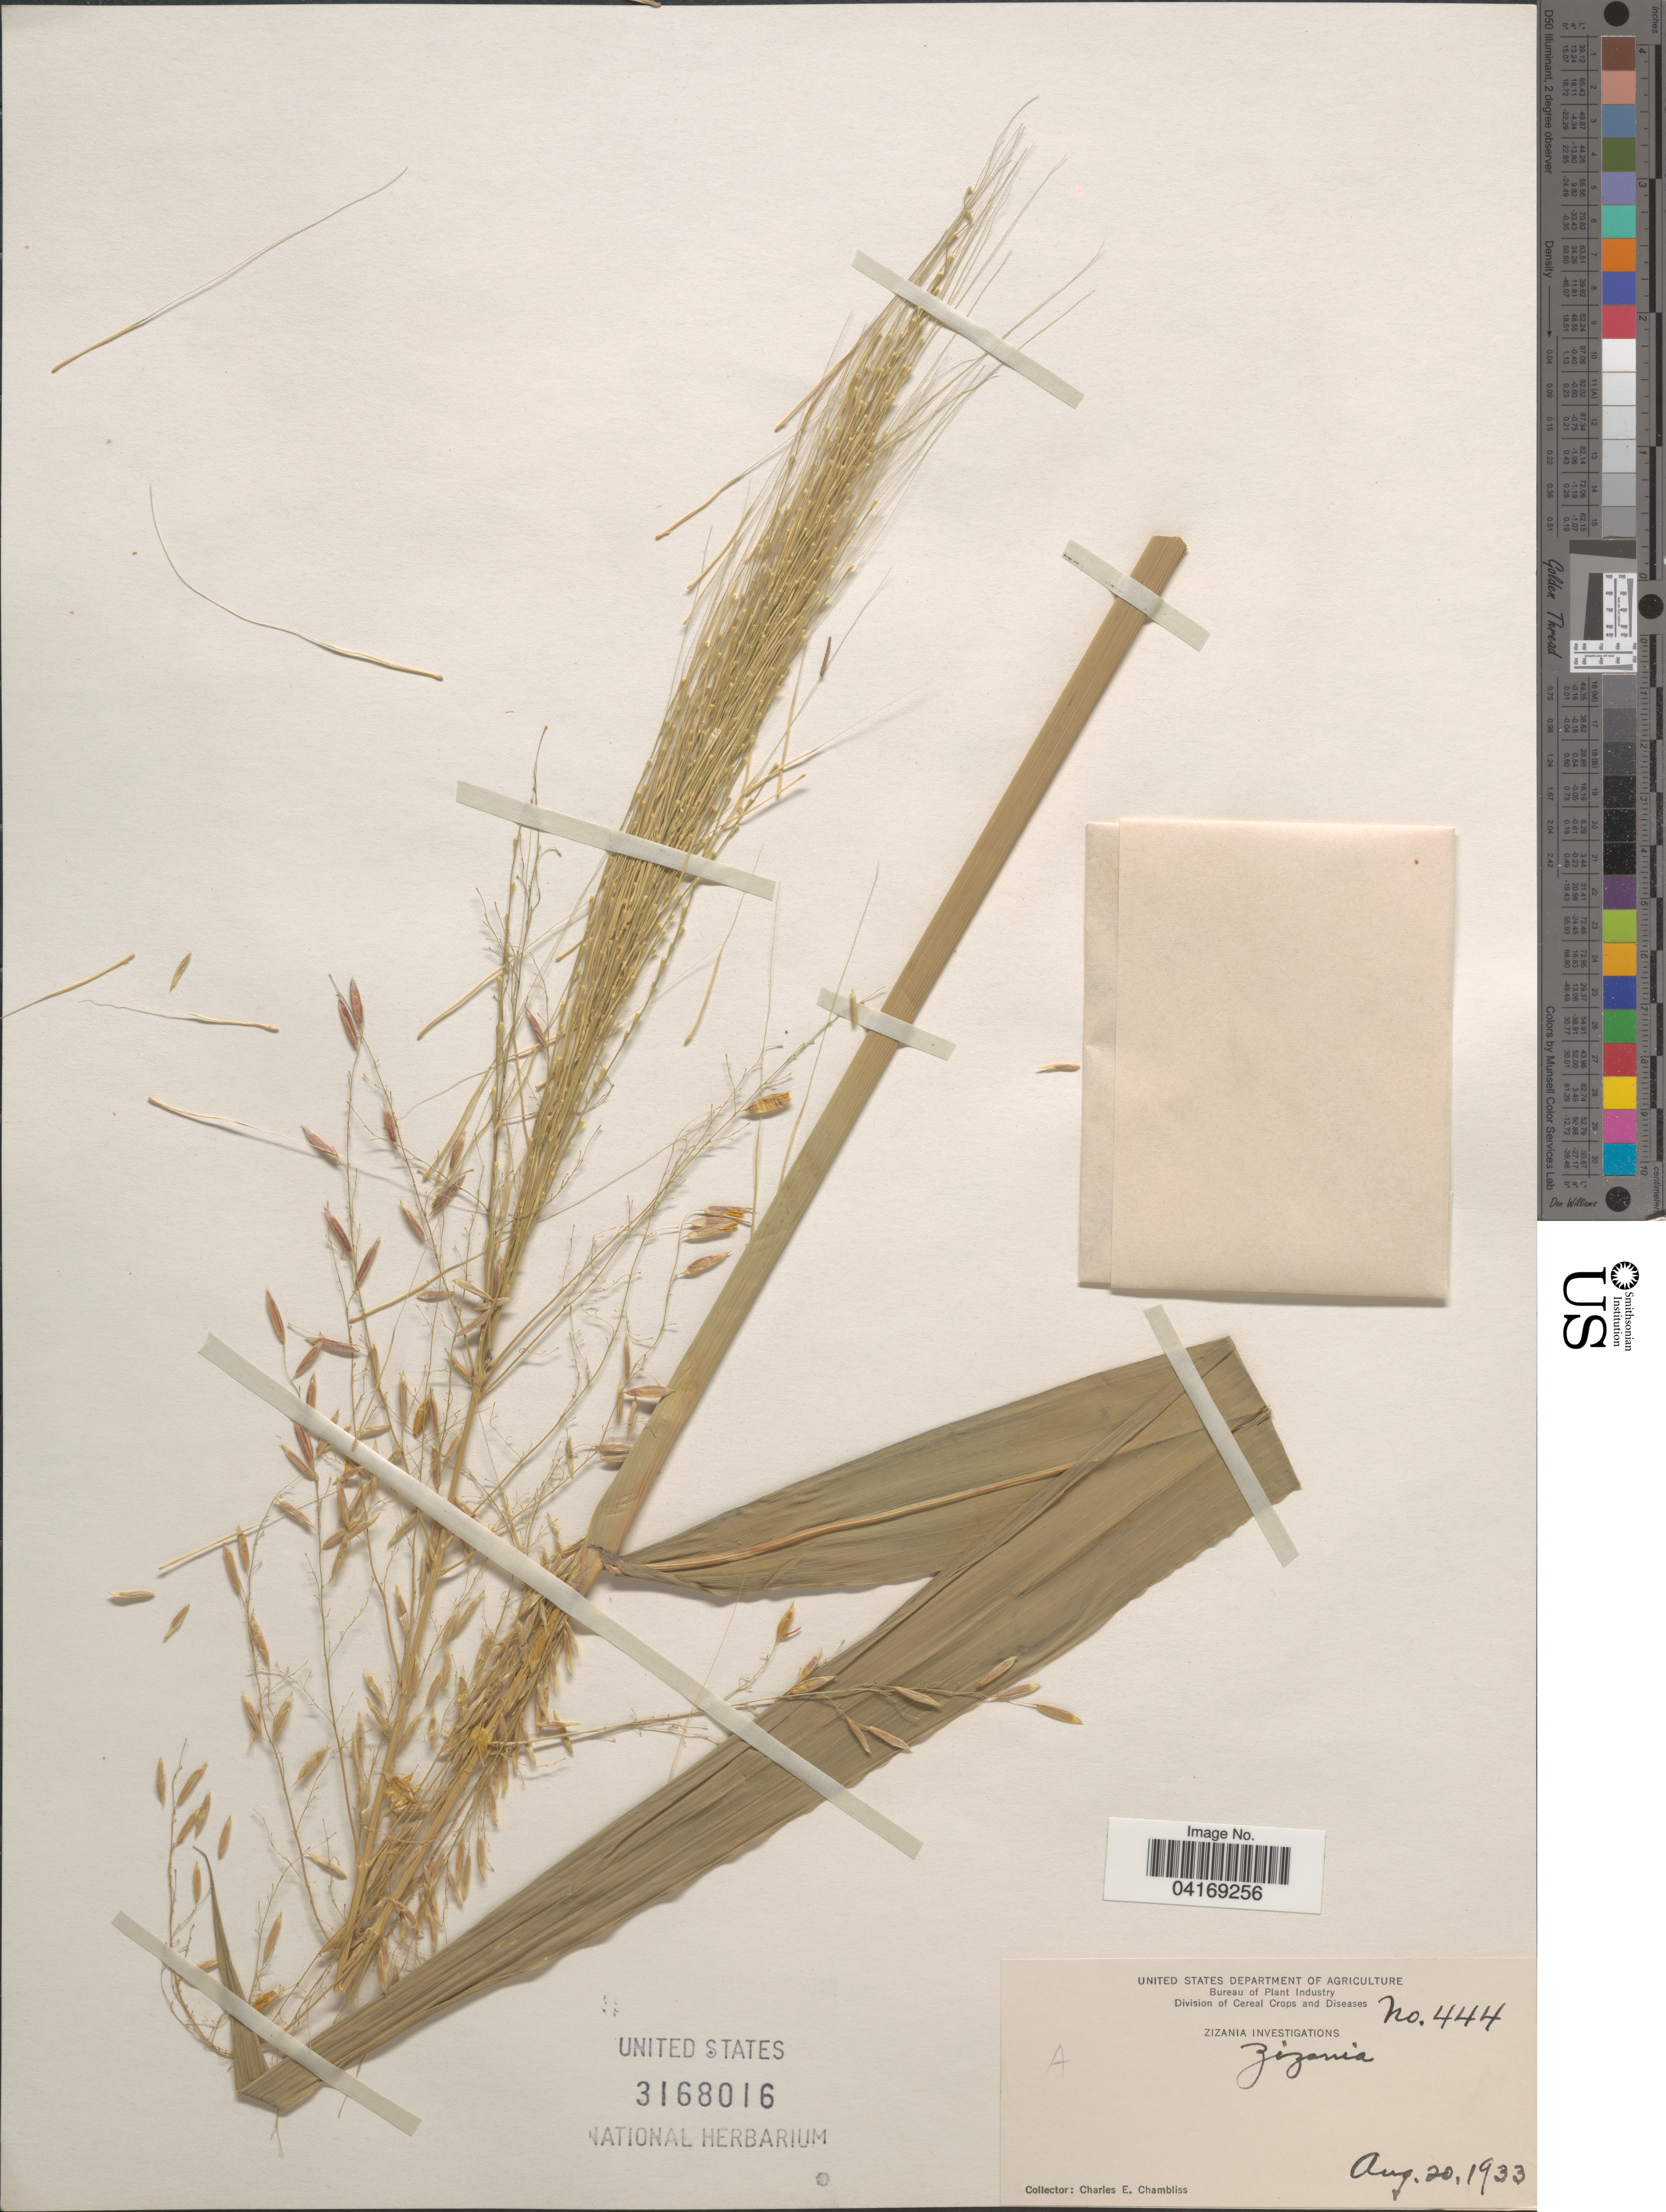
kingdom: Plantae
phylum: Tracheophyta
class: Liliopsida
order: Poales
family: Poaceae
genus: Zizania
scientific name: Zizania sp.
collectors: C. Chambliss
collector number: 444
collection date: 1933-08-20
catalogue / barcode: US 3168016